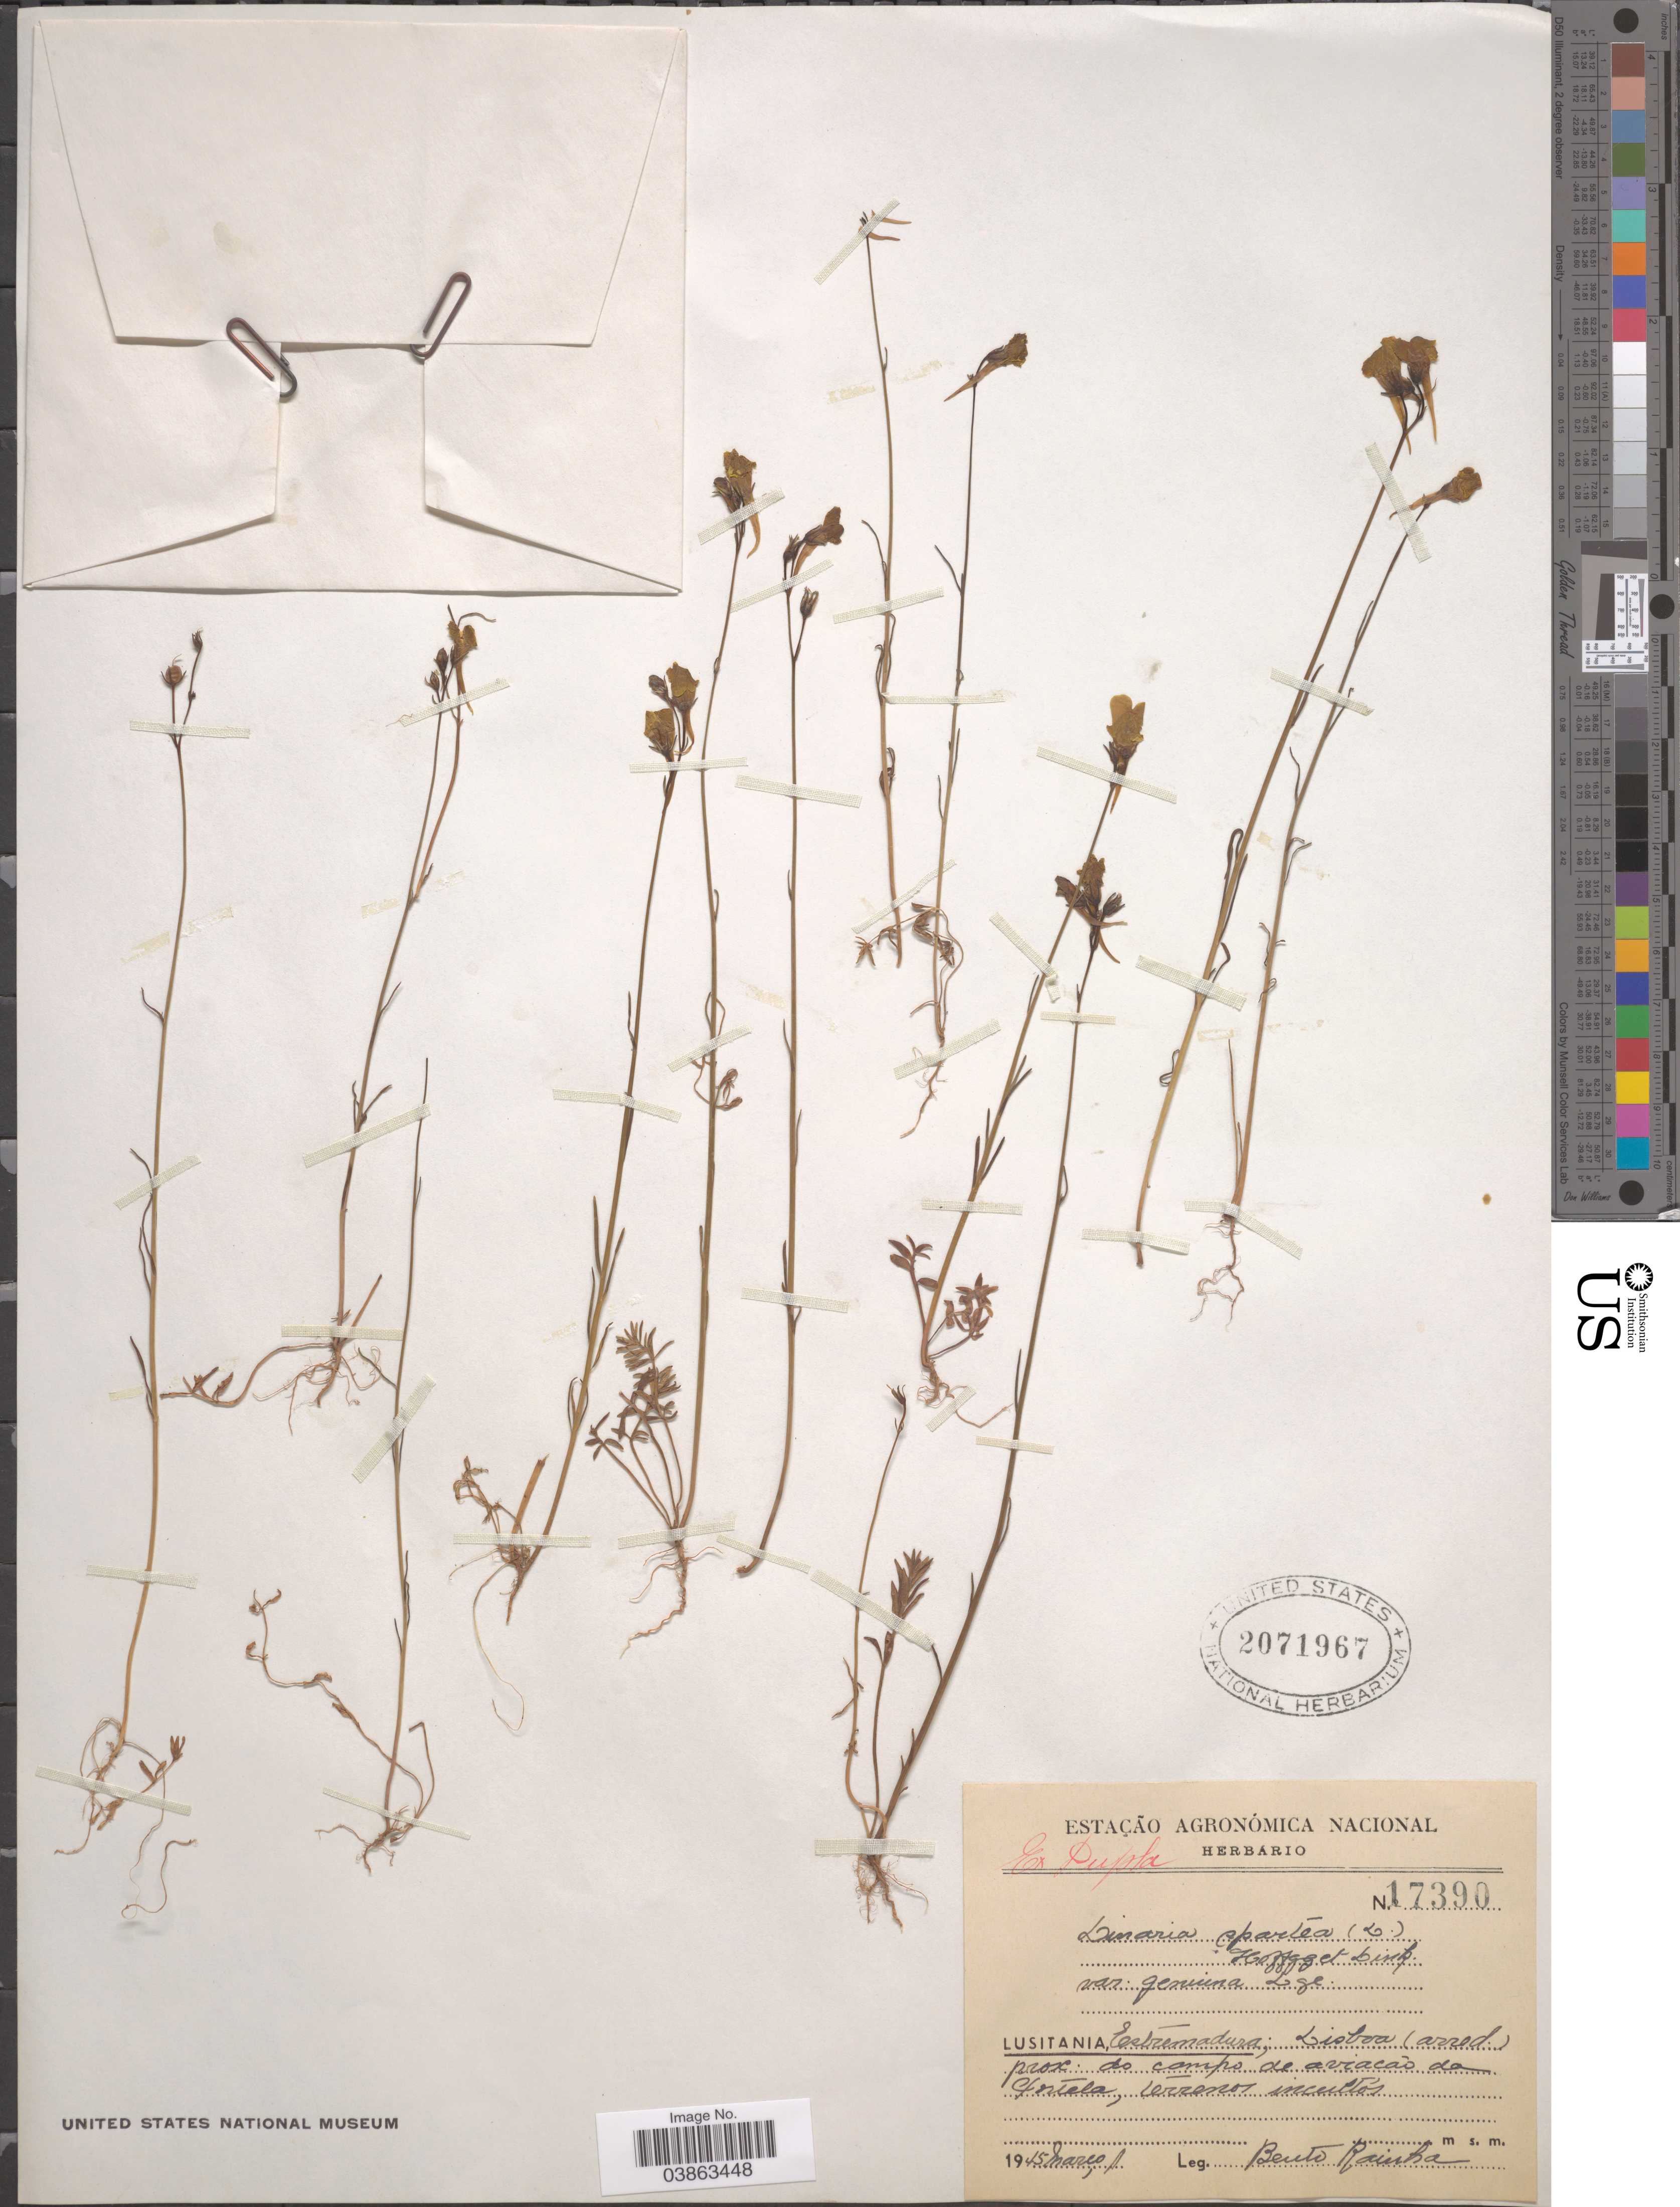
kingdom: Plantae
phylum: Tracheophyta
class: Magnoliopsida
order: Lamiales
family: Plantaginaceae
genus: Linaria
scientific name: Linaria spartea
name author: (L.) Willd.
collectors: B. Rainha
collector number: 17390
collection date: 1915-03-01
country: Portugal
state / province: Lisboa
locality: Lusitania, Estremadura; Lisboa (arred.) prox. do campo de aviacaõ da coriela, cerrendos micultos. [interpreted]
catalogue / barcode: US 2071967